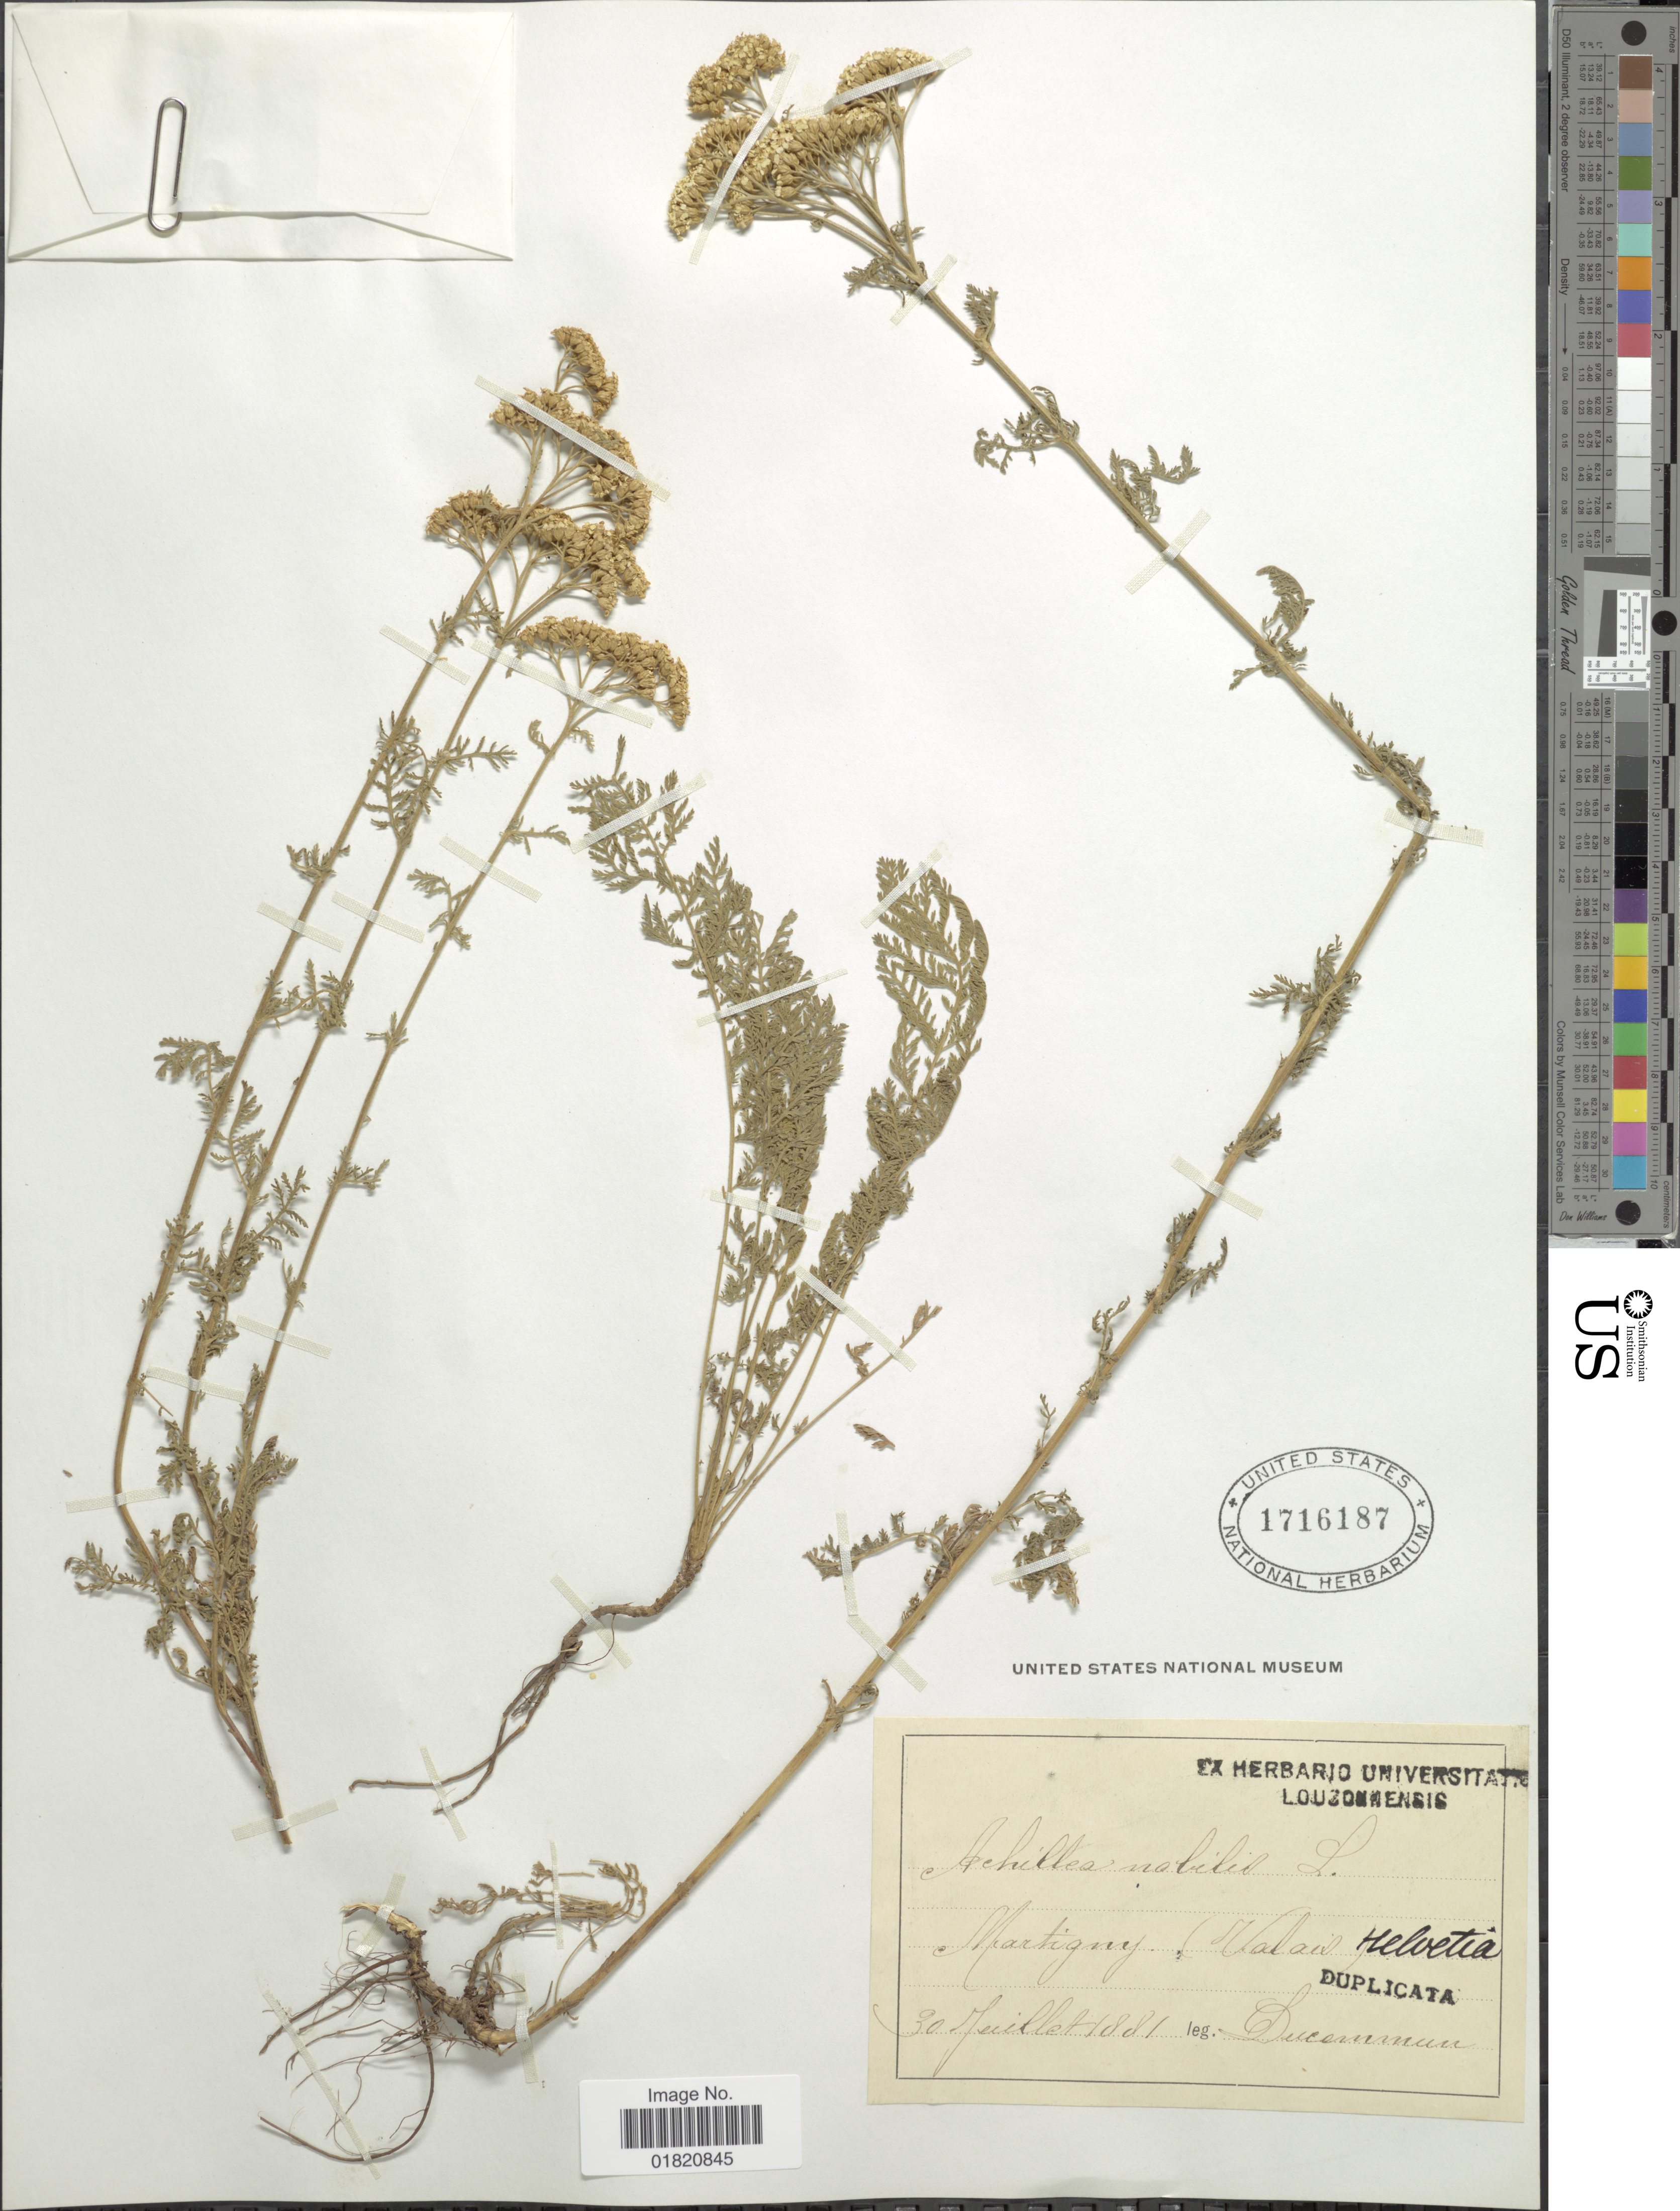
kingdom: Plantae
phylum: Tracheophyta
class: Magnoliopsida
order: Asterales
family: Asteraceae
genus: Achillea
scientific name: Achillea nobilis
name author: L.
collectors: J. Ducommun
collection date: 1881-07-30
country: Switzerland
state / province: Valais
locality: Martigny Helvetica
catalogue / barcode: US 1716187